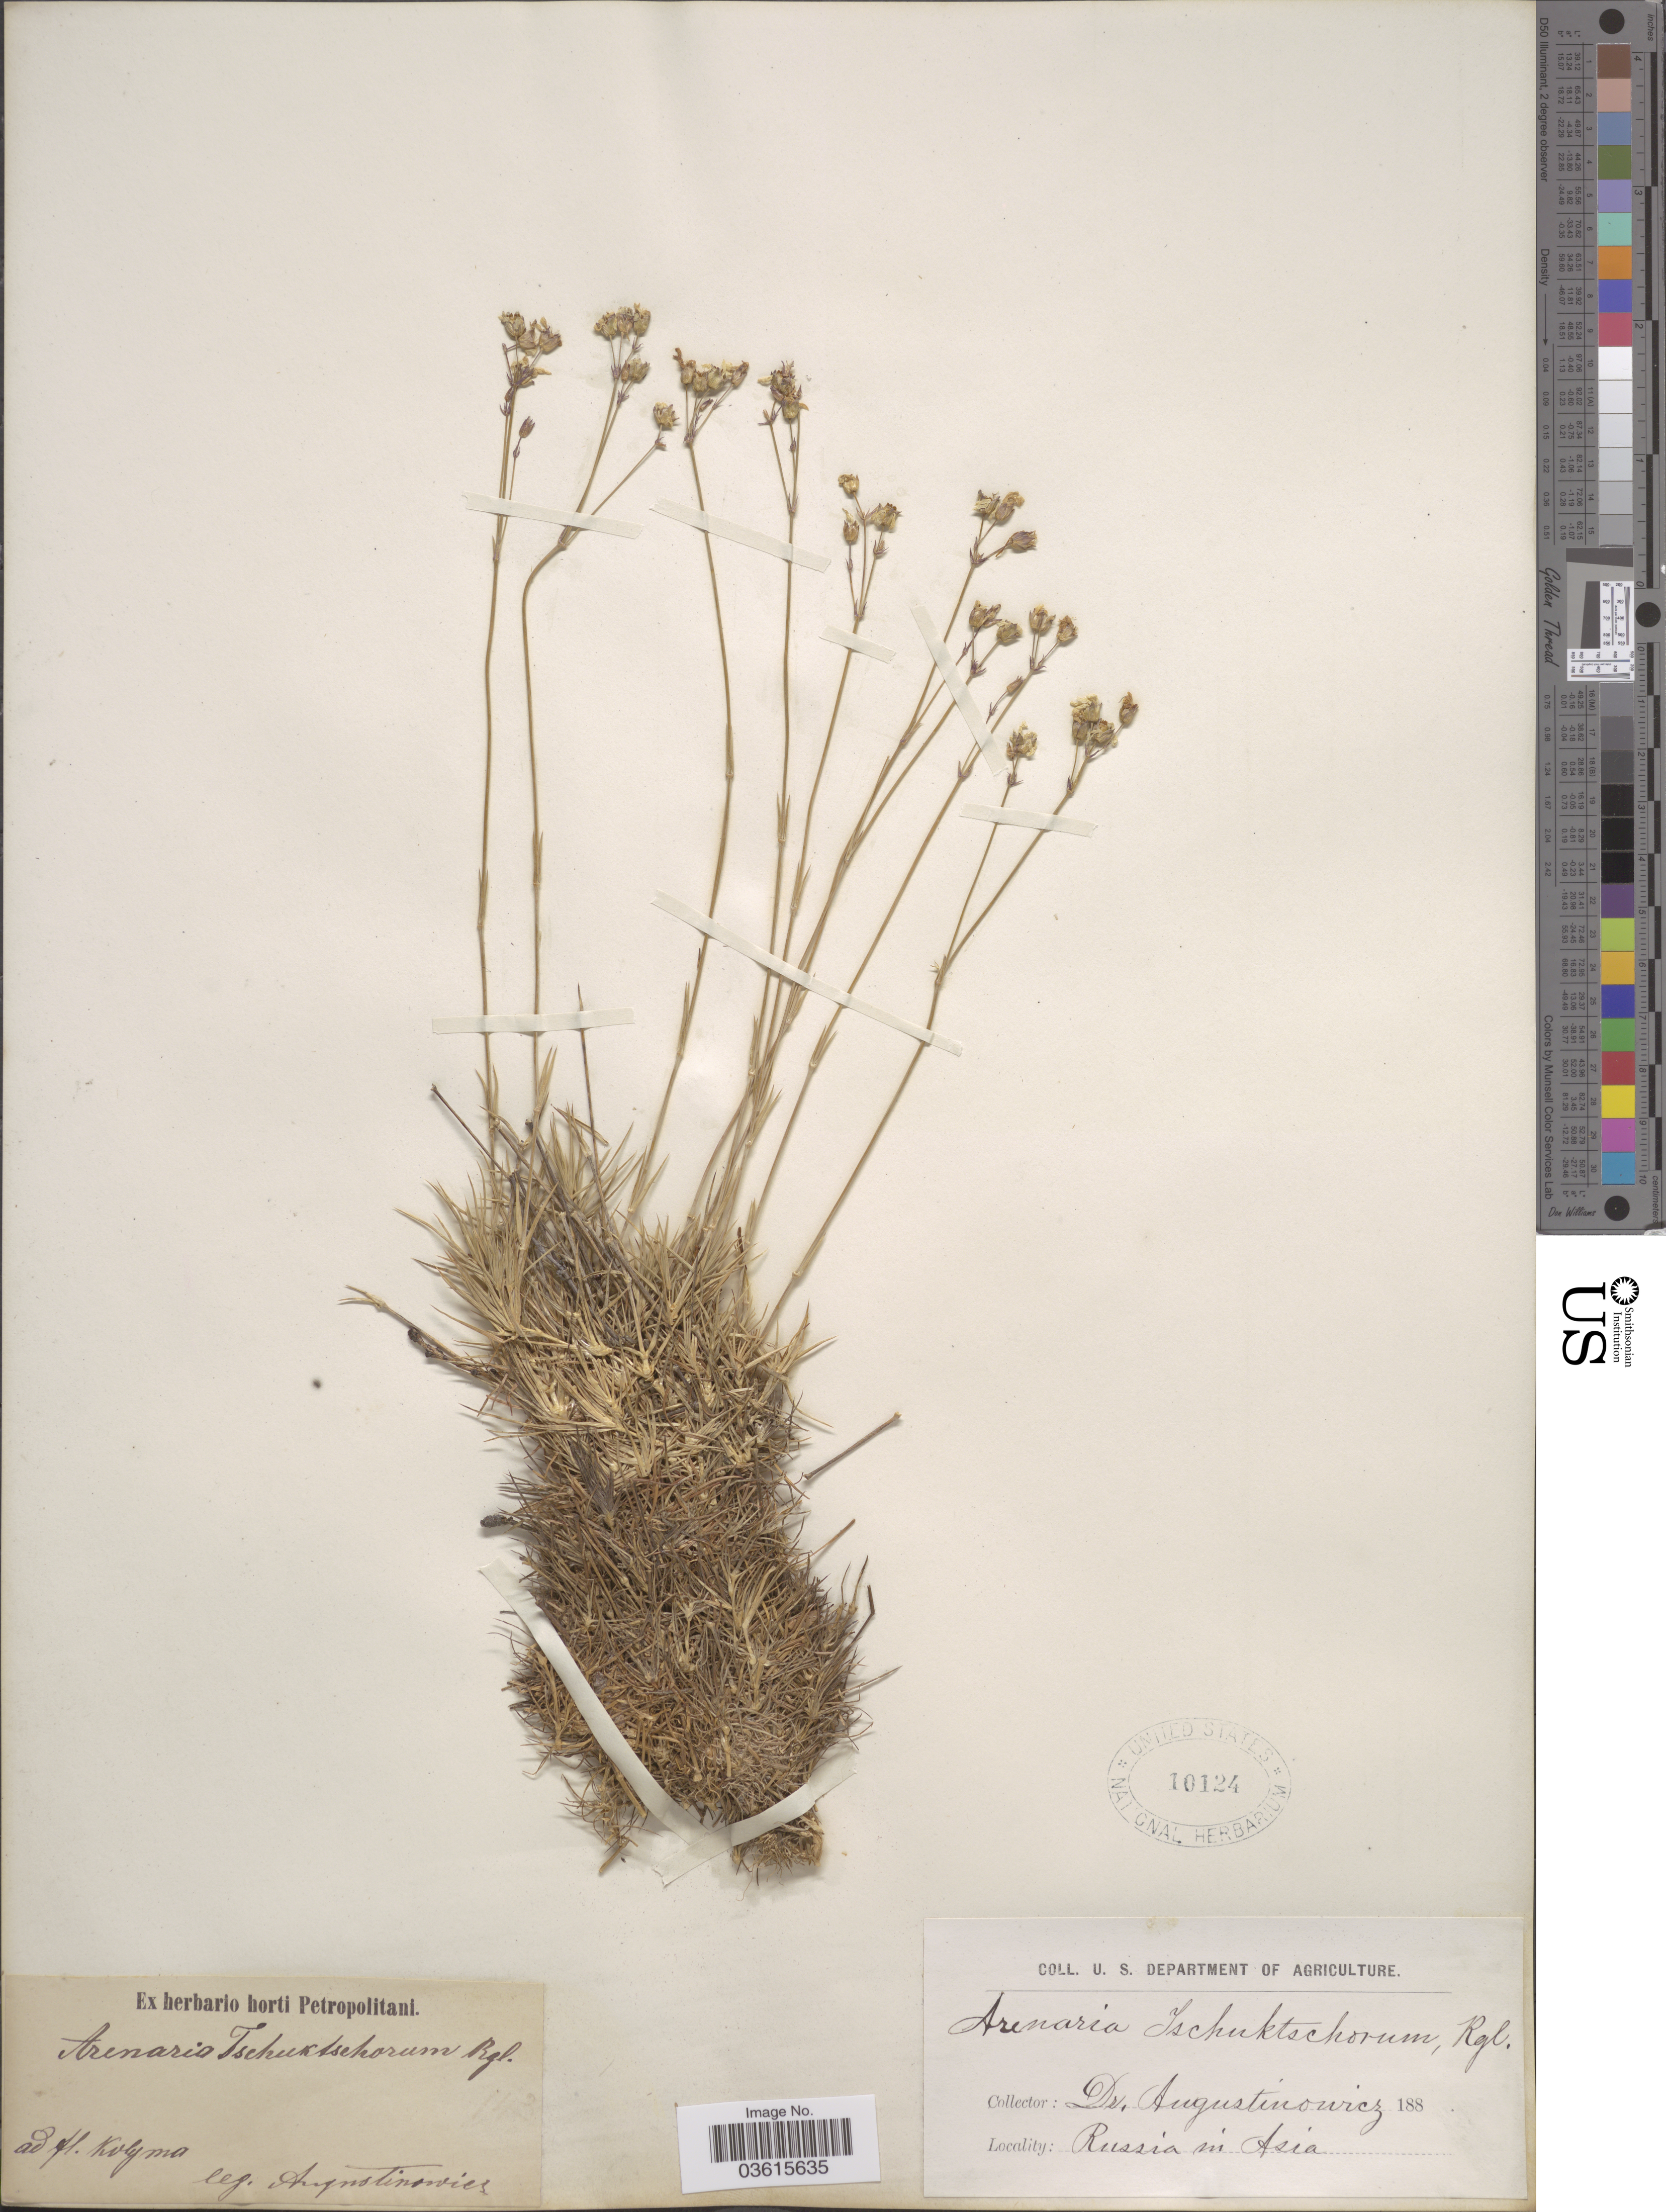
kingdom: Plantae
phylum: Tracheophyta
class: Magnoliopsida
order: Caryophyllales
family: Caryophyllaceae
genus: Eremogone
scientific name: Eremogone tschuktschorum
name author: (Regel) Ikonn.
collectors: Augustinowicz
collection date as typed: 188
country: Russian Federation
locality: Russia in Asia. Ad fl. Kolyma.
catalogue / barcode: US 10124